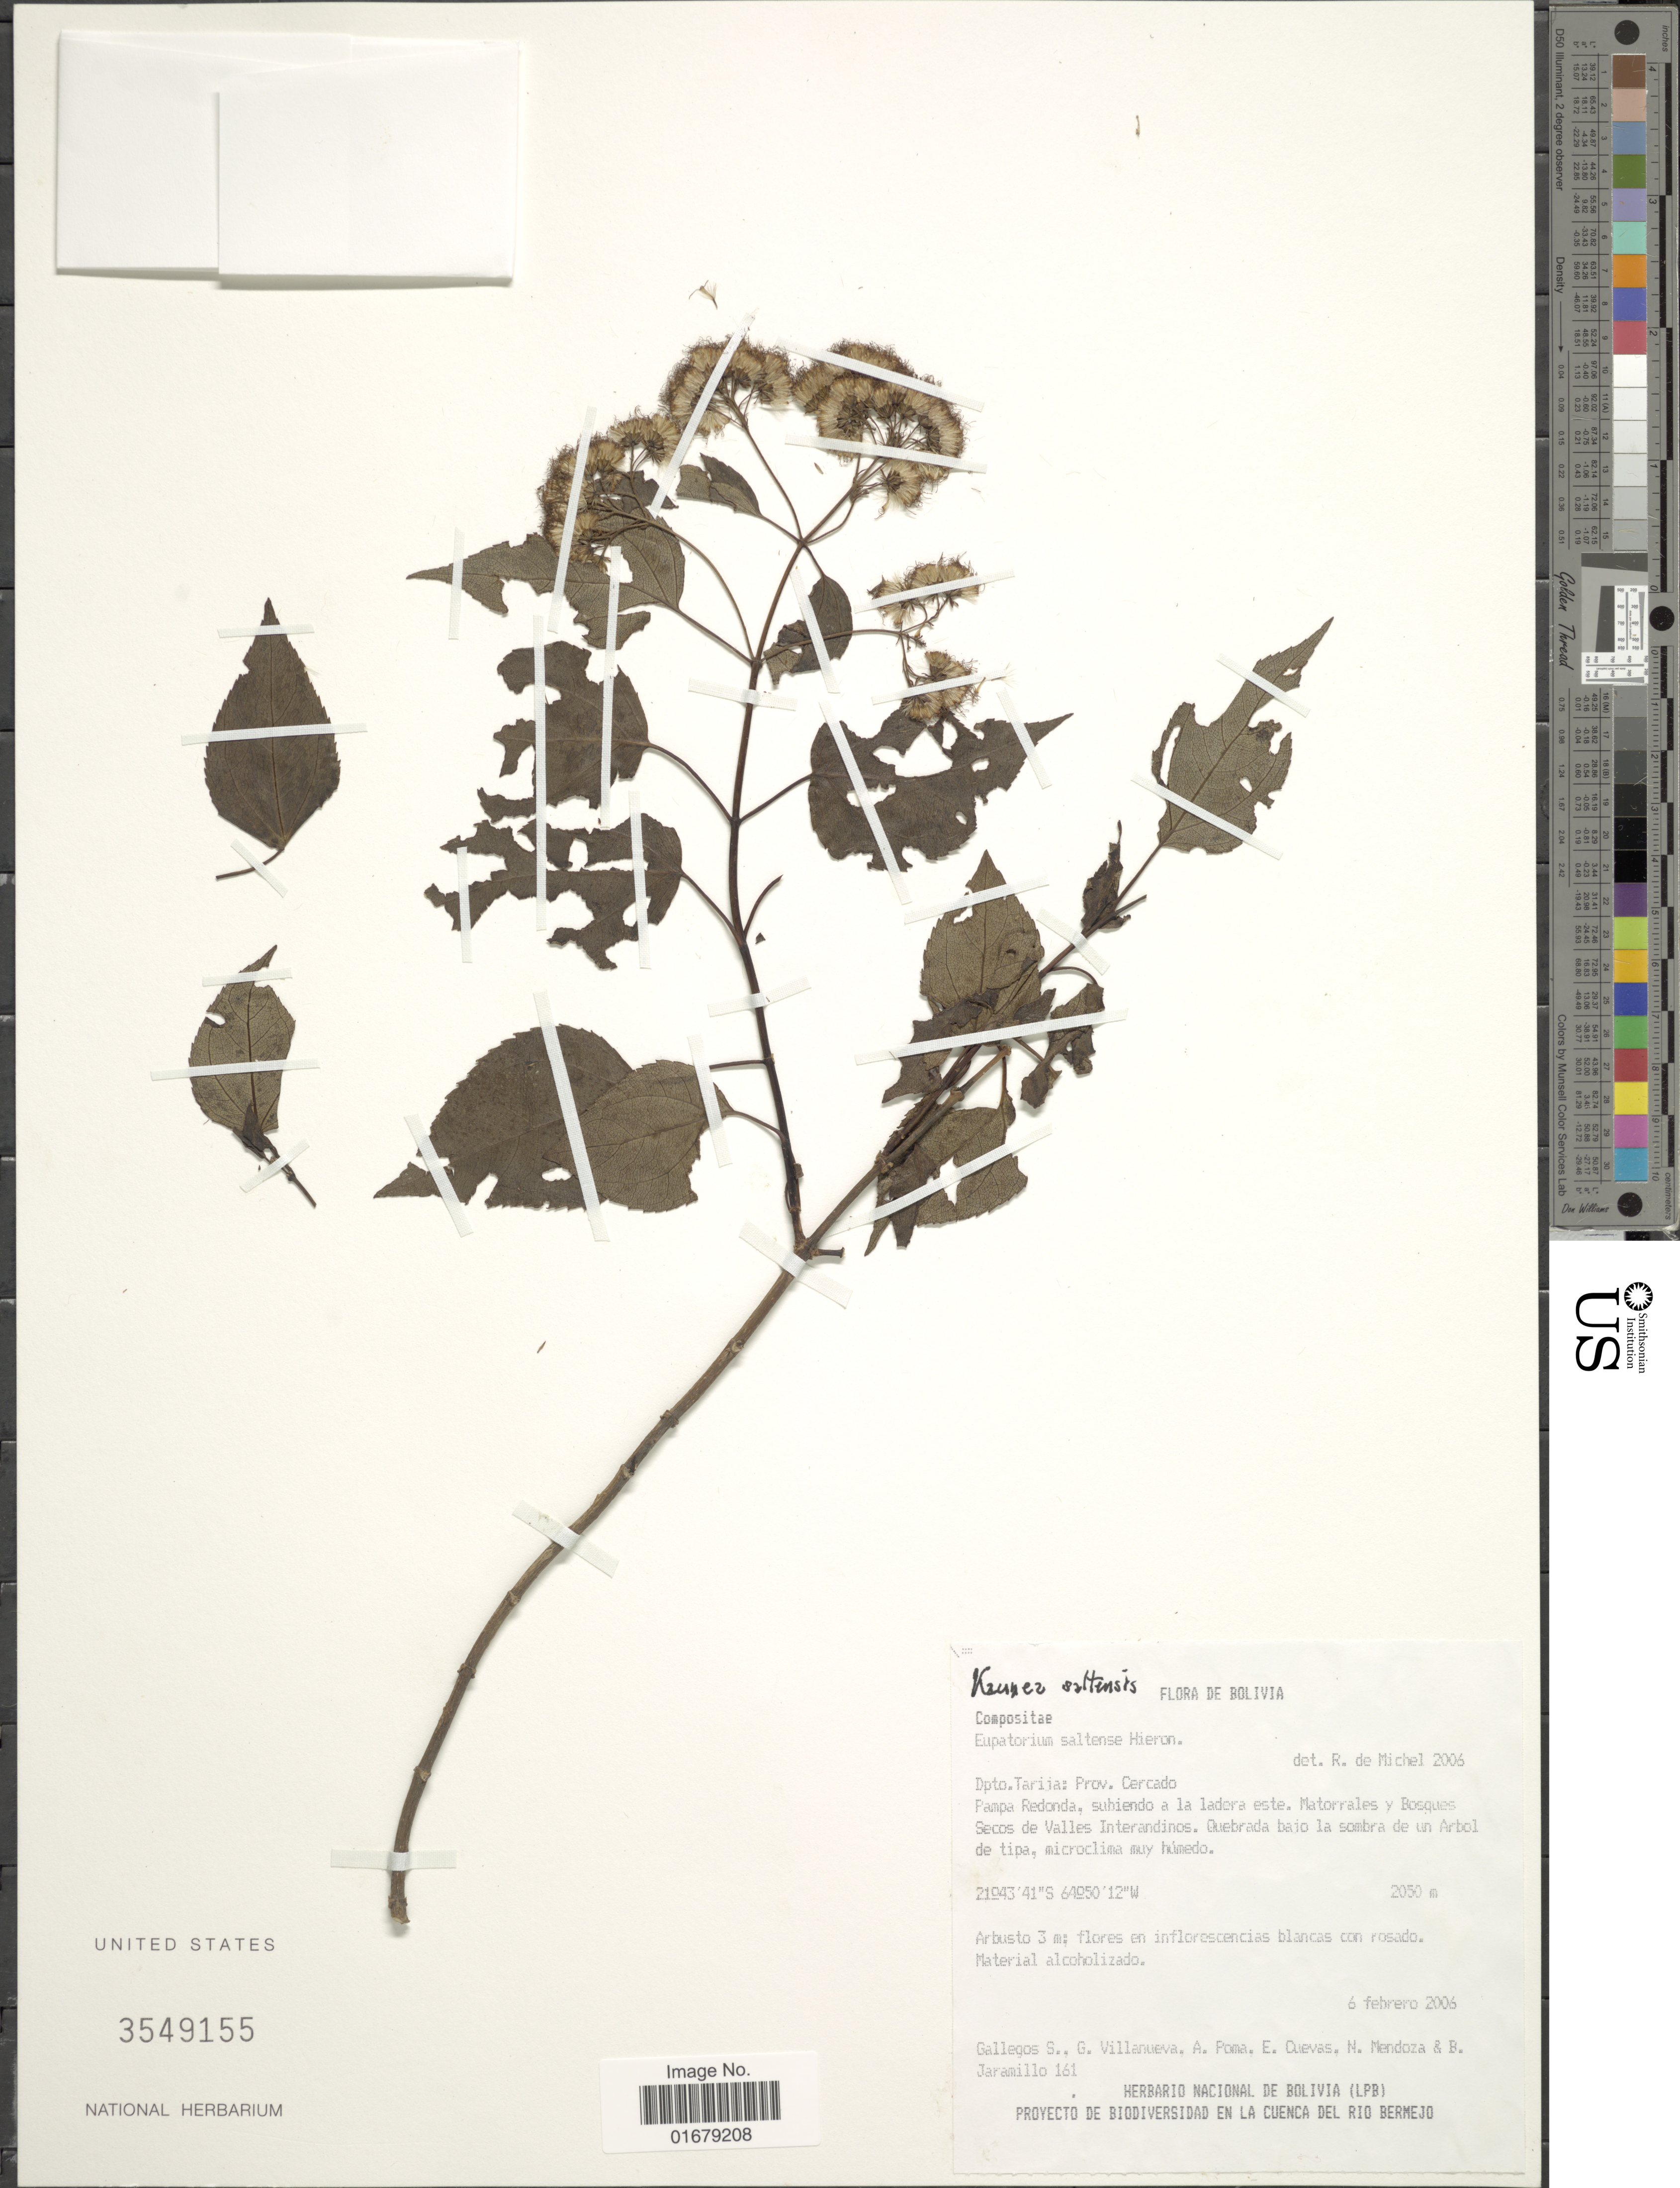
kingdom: Plantae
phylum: Tracheophyta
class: Magnoliopsida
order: Asterales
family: Asteraceae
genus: Kaunia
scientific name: Kaunia saltensis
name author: (Hieron.) R.M. King & H. Rob.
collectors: S. Gallegos, G. Villanueva, A. Poma, E. Cuevas & et al.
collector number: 161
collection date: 2006-02-06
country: Bolivia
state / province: Tarija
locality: Bolivia. Dpto. Tarija: Prov. Cercado. Pampa Redonda, subiendo a la ladera este. Matorrales y Bosques Secos de Valles Interandinos.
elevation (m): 2050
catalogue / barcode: US 3549155